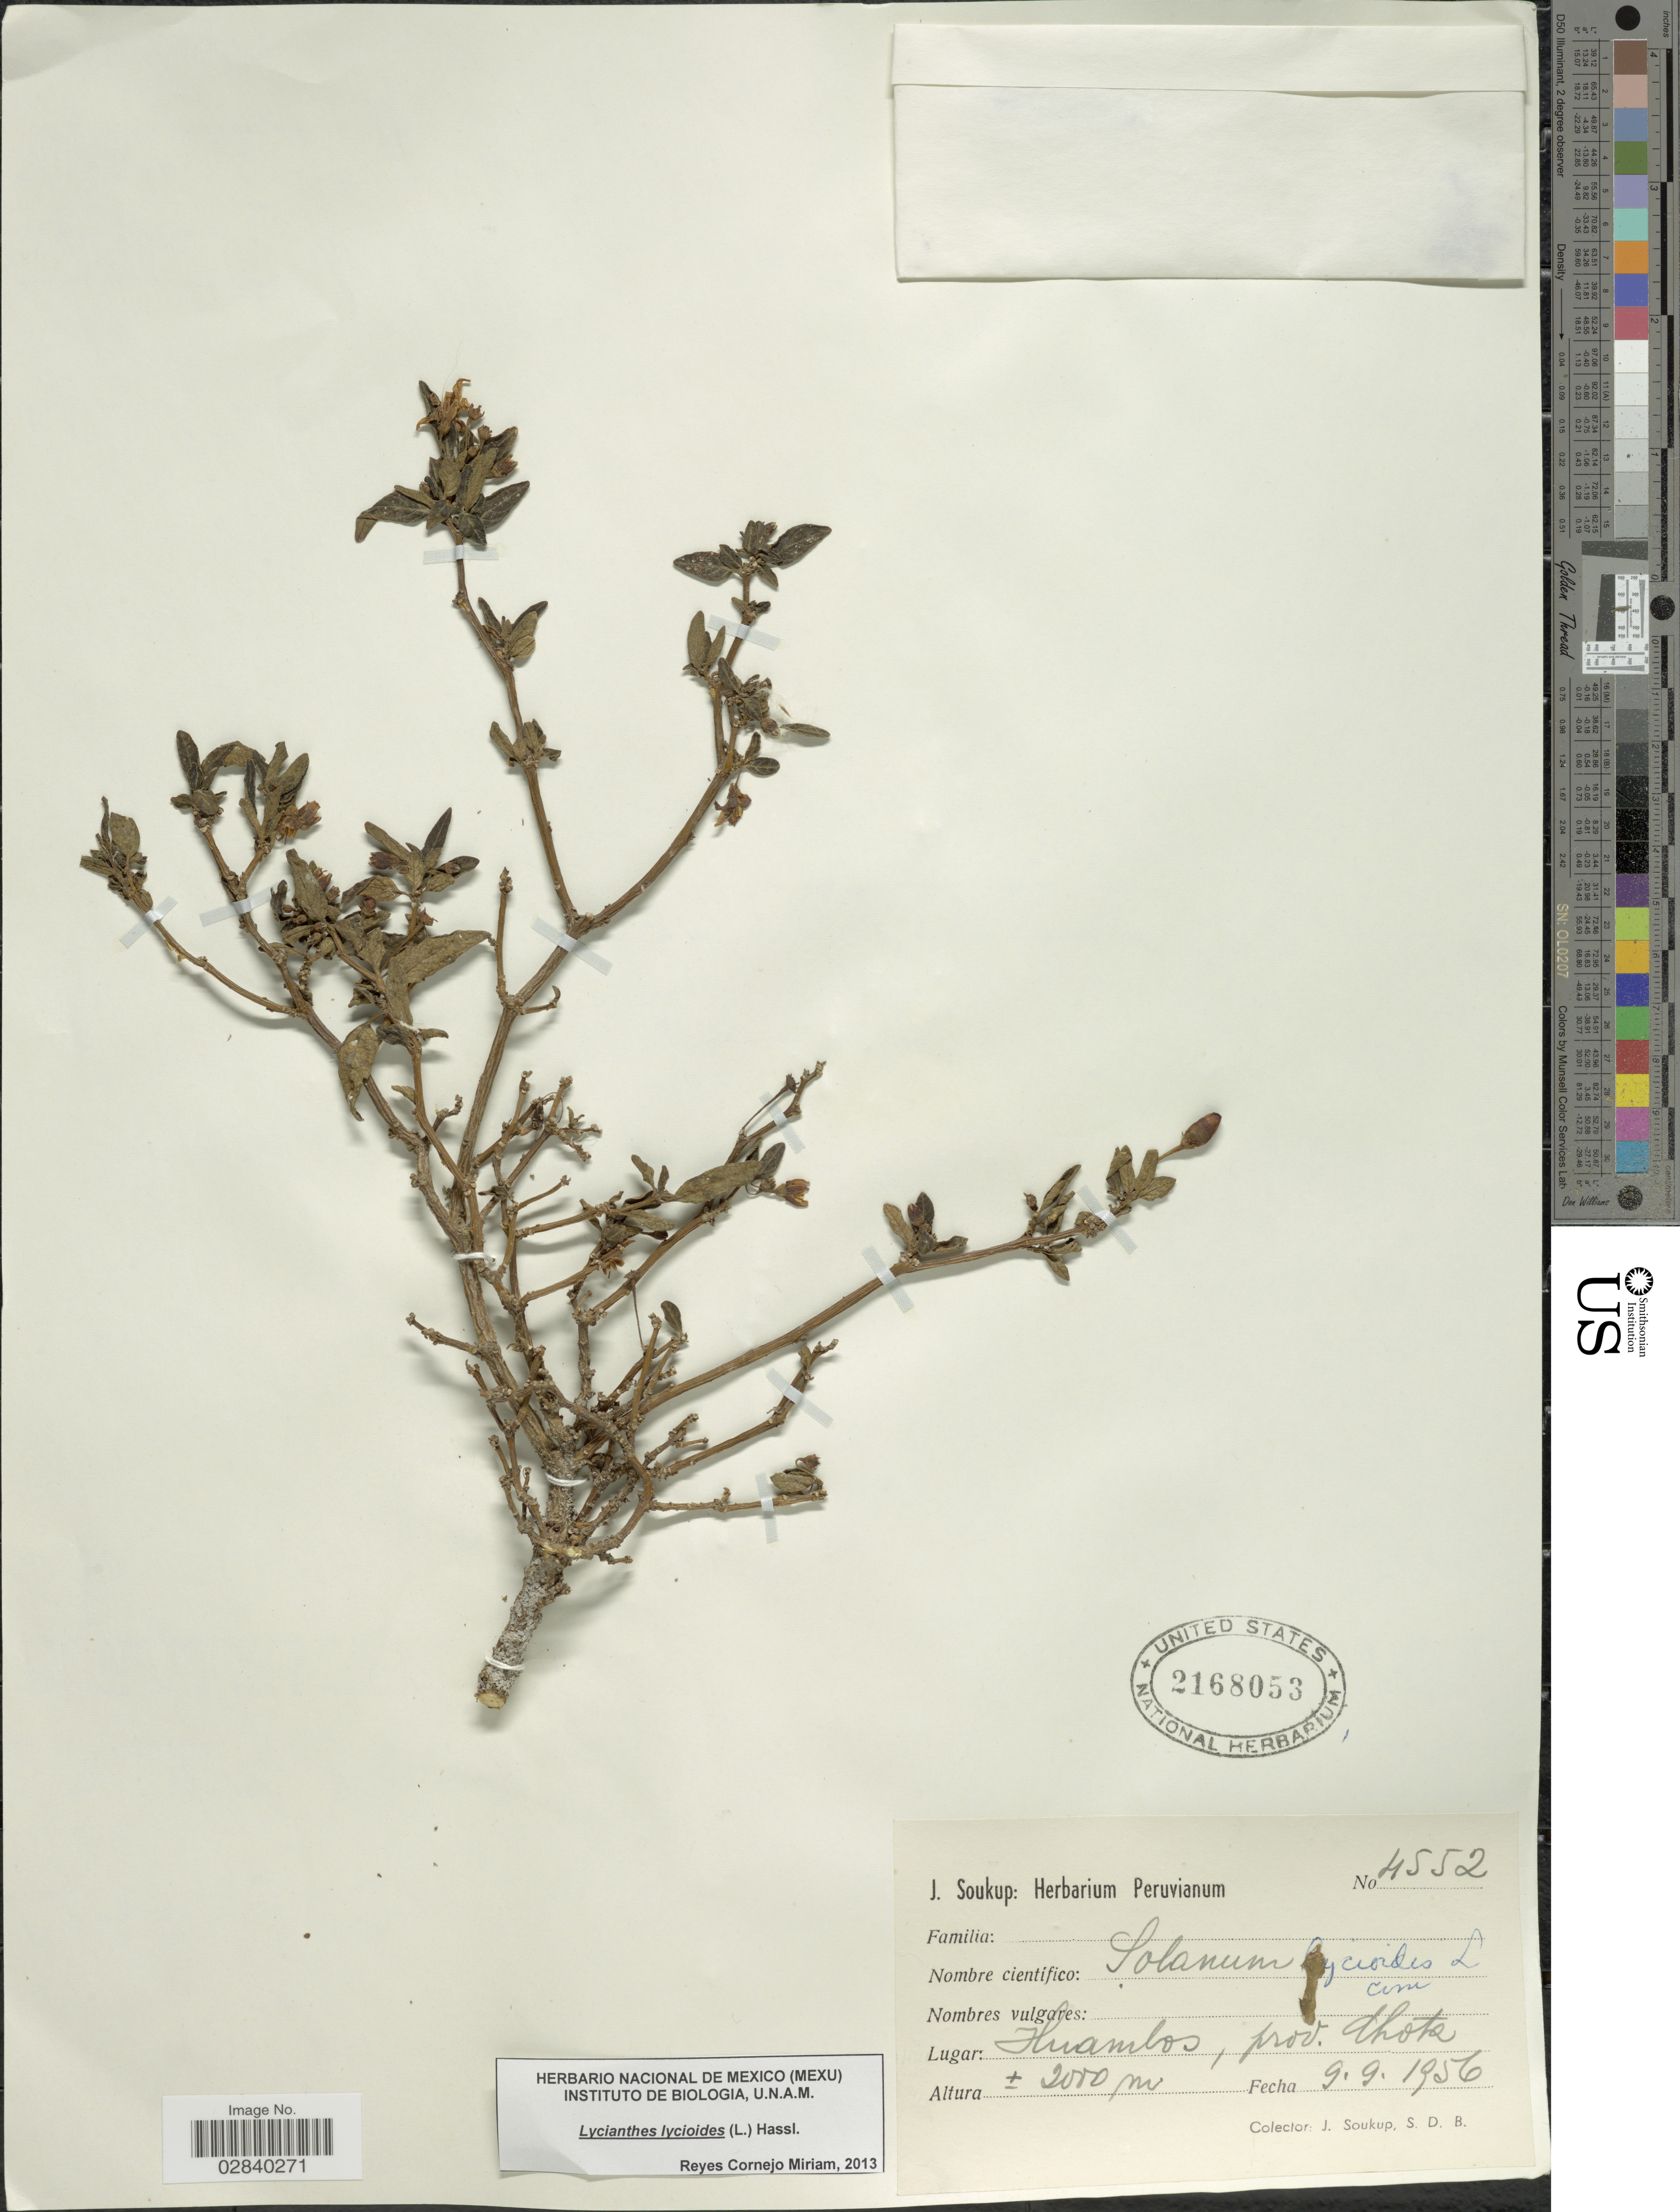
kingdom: Plantae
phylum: Tracheophyta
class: Magnoliopsida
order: Solanales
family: Solanaceae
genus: Lycianthes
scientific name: Lycianthes lycioides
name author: (L.) Hassl.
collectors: J. Soukup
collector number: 4552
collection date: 1956-09-09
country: Peru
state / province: Cajamarca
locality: Huambos, prov. Chota.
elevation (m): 2000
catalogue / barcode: US 2168053